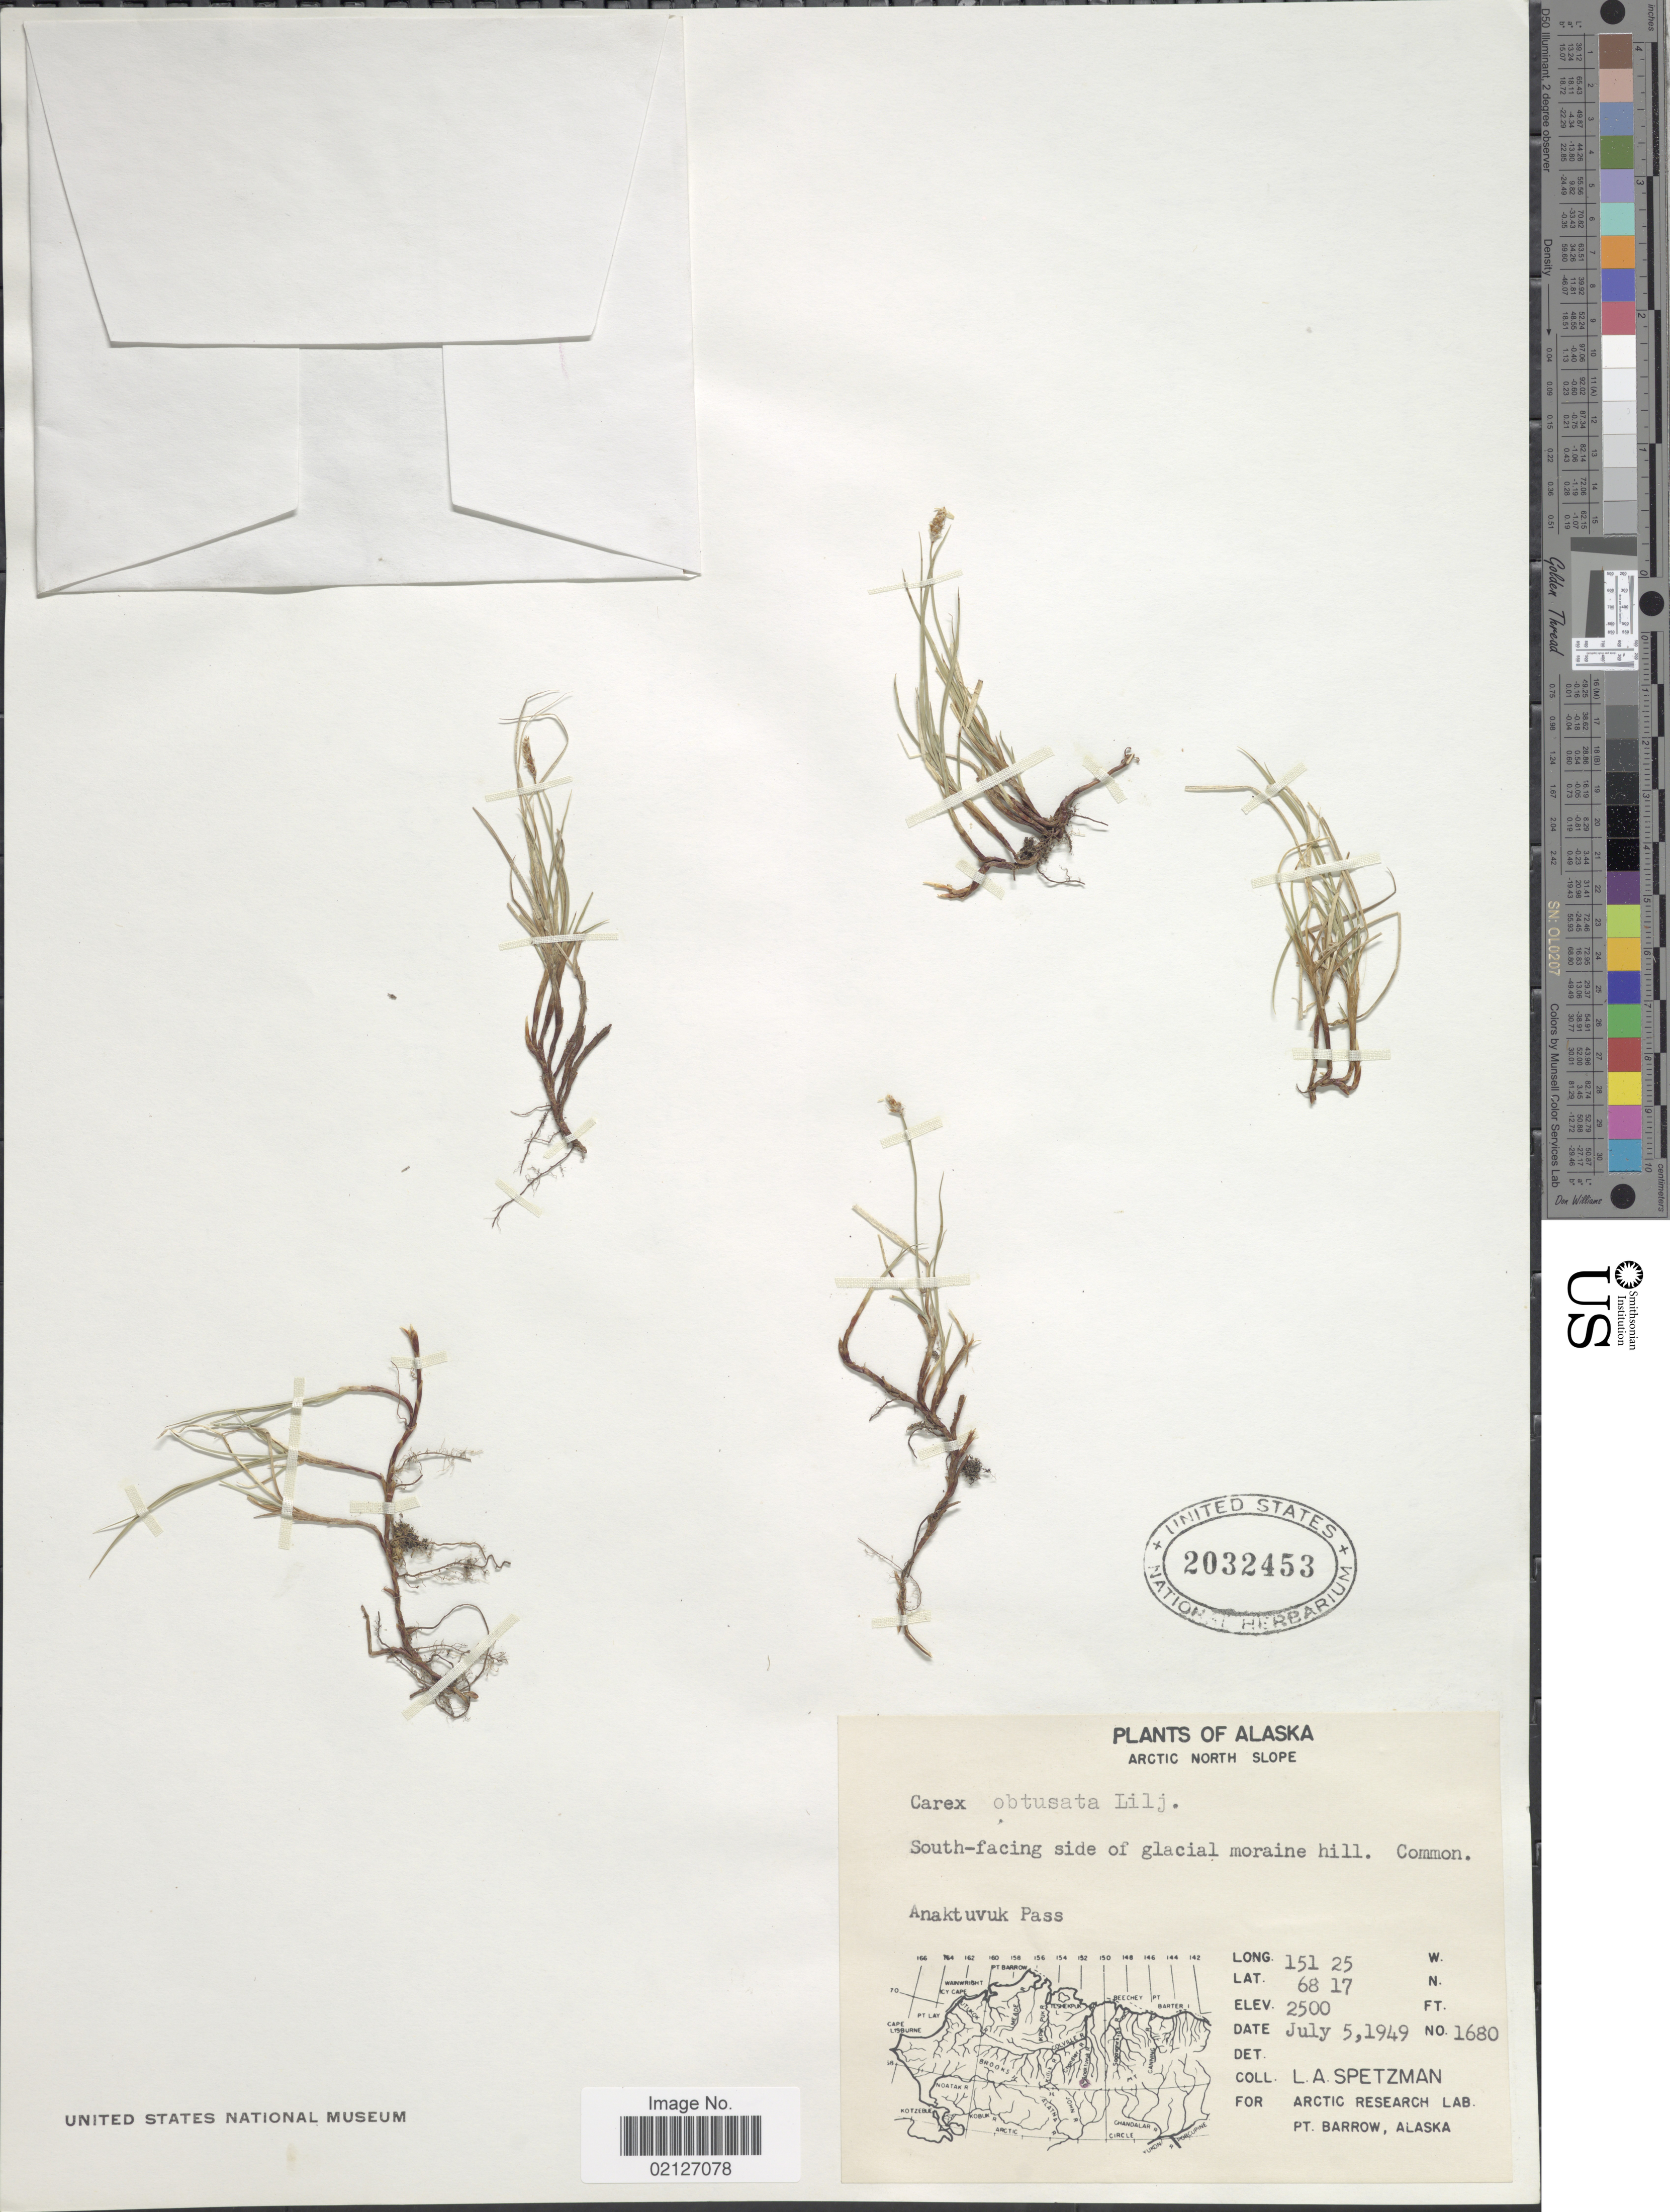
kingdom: Plantae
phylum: Tracheophyta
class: Liliopsida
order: Poales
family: Cyperaceae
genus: Carex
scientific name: Carex obtusata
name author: Lilj.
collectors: L. Spetzman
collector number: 1680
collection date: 1949-07-05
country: United States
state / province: Alaska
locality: Arctic North slope, south-facing side of glacial maraine hill, Anaktuvuk Pass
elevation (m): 762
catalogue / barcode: US 2032453